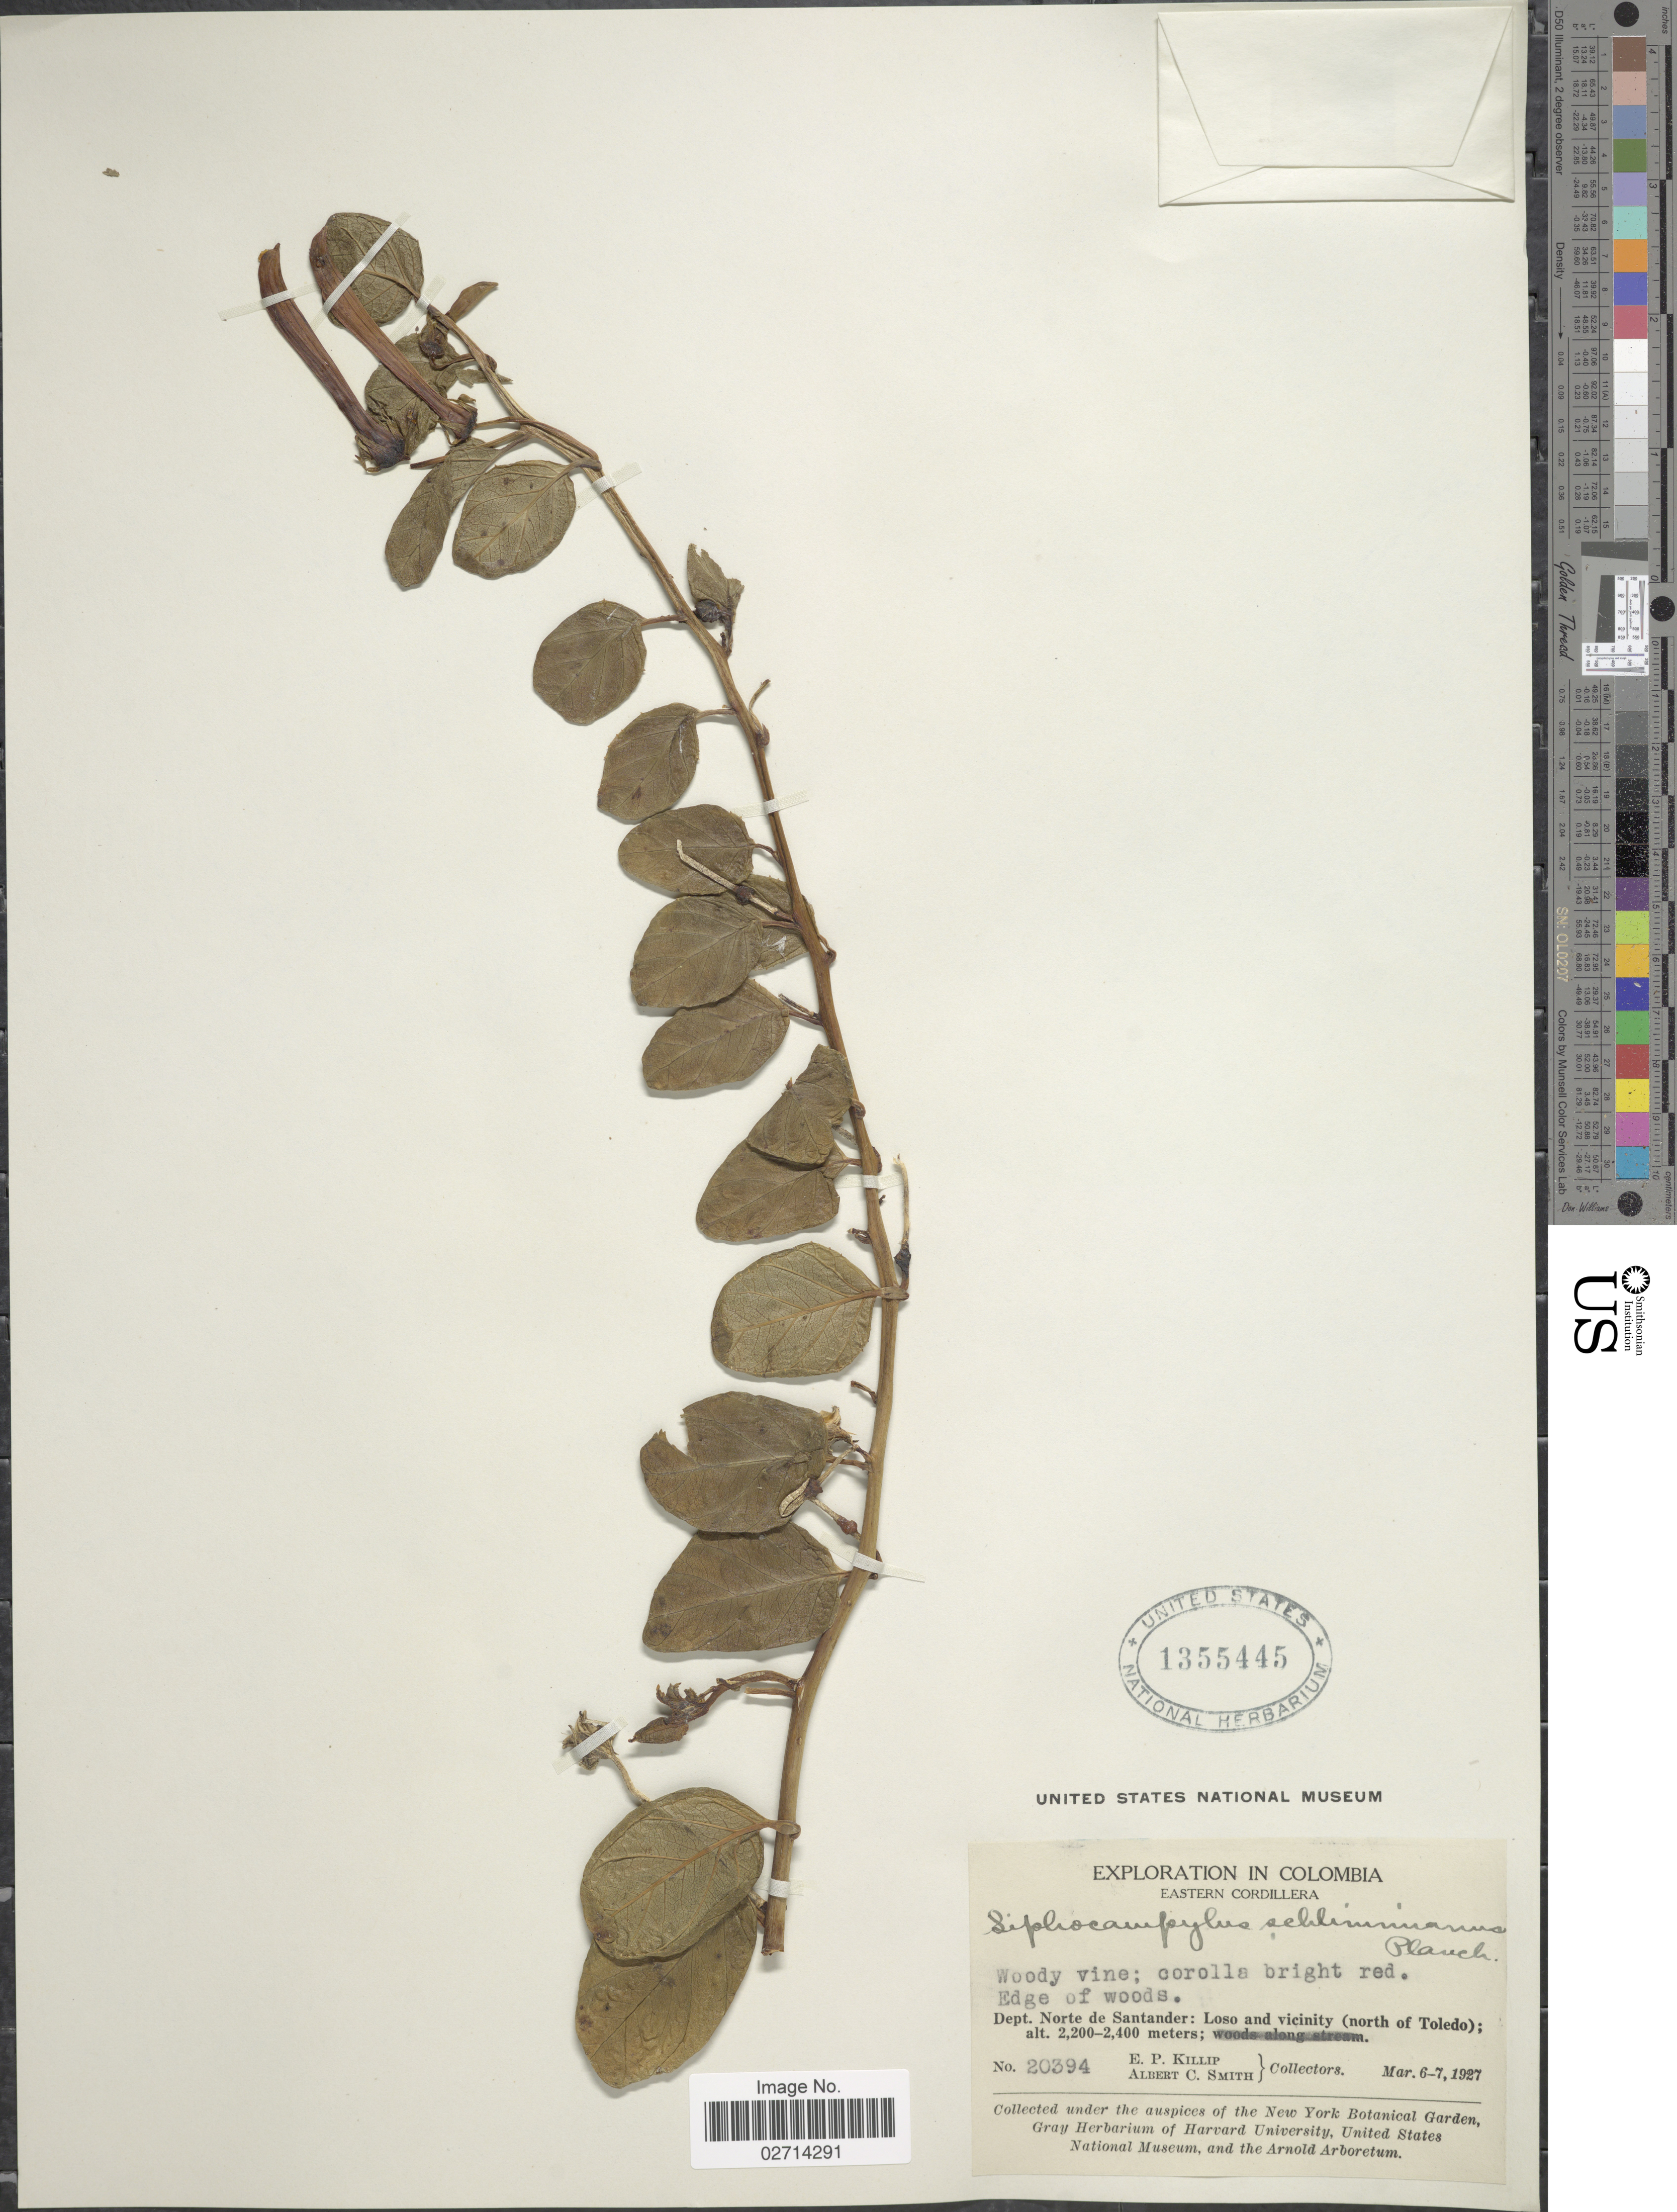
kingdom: Plantae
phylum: Tracheophyta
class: Magnoliopsida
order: Asterales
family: Campanulaceae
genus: Siphocampylus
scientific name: Siphocampylus schlimianus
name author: Planch.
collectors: E. P. Killip & A. C. Smith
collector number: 20394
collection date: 1927-03-06/1927-03-07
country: Colombia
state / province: Norte de Santander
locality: Eastern Cordillera, Loso and vicinity (north of Toledo)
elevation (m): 2200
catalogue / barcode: US 1355445